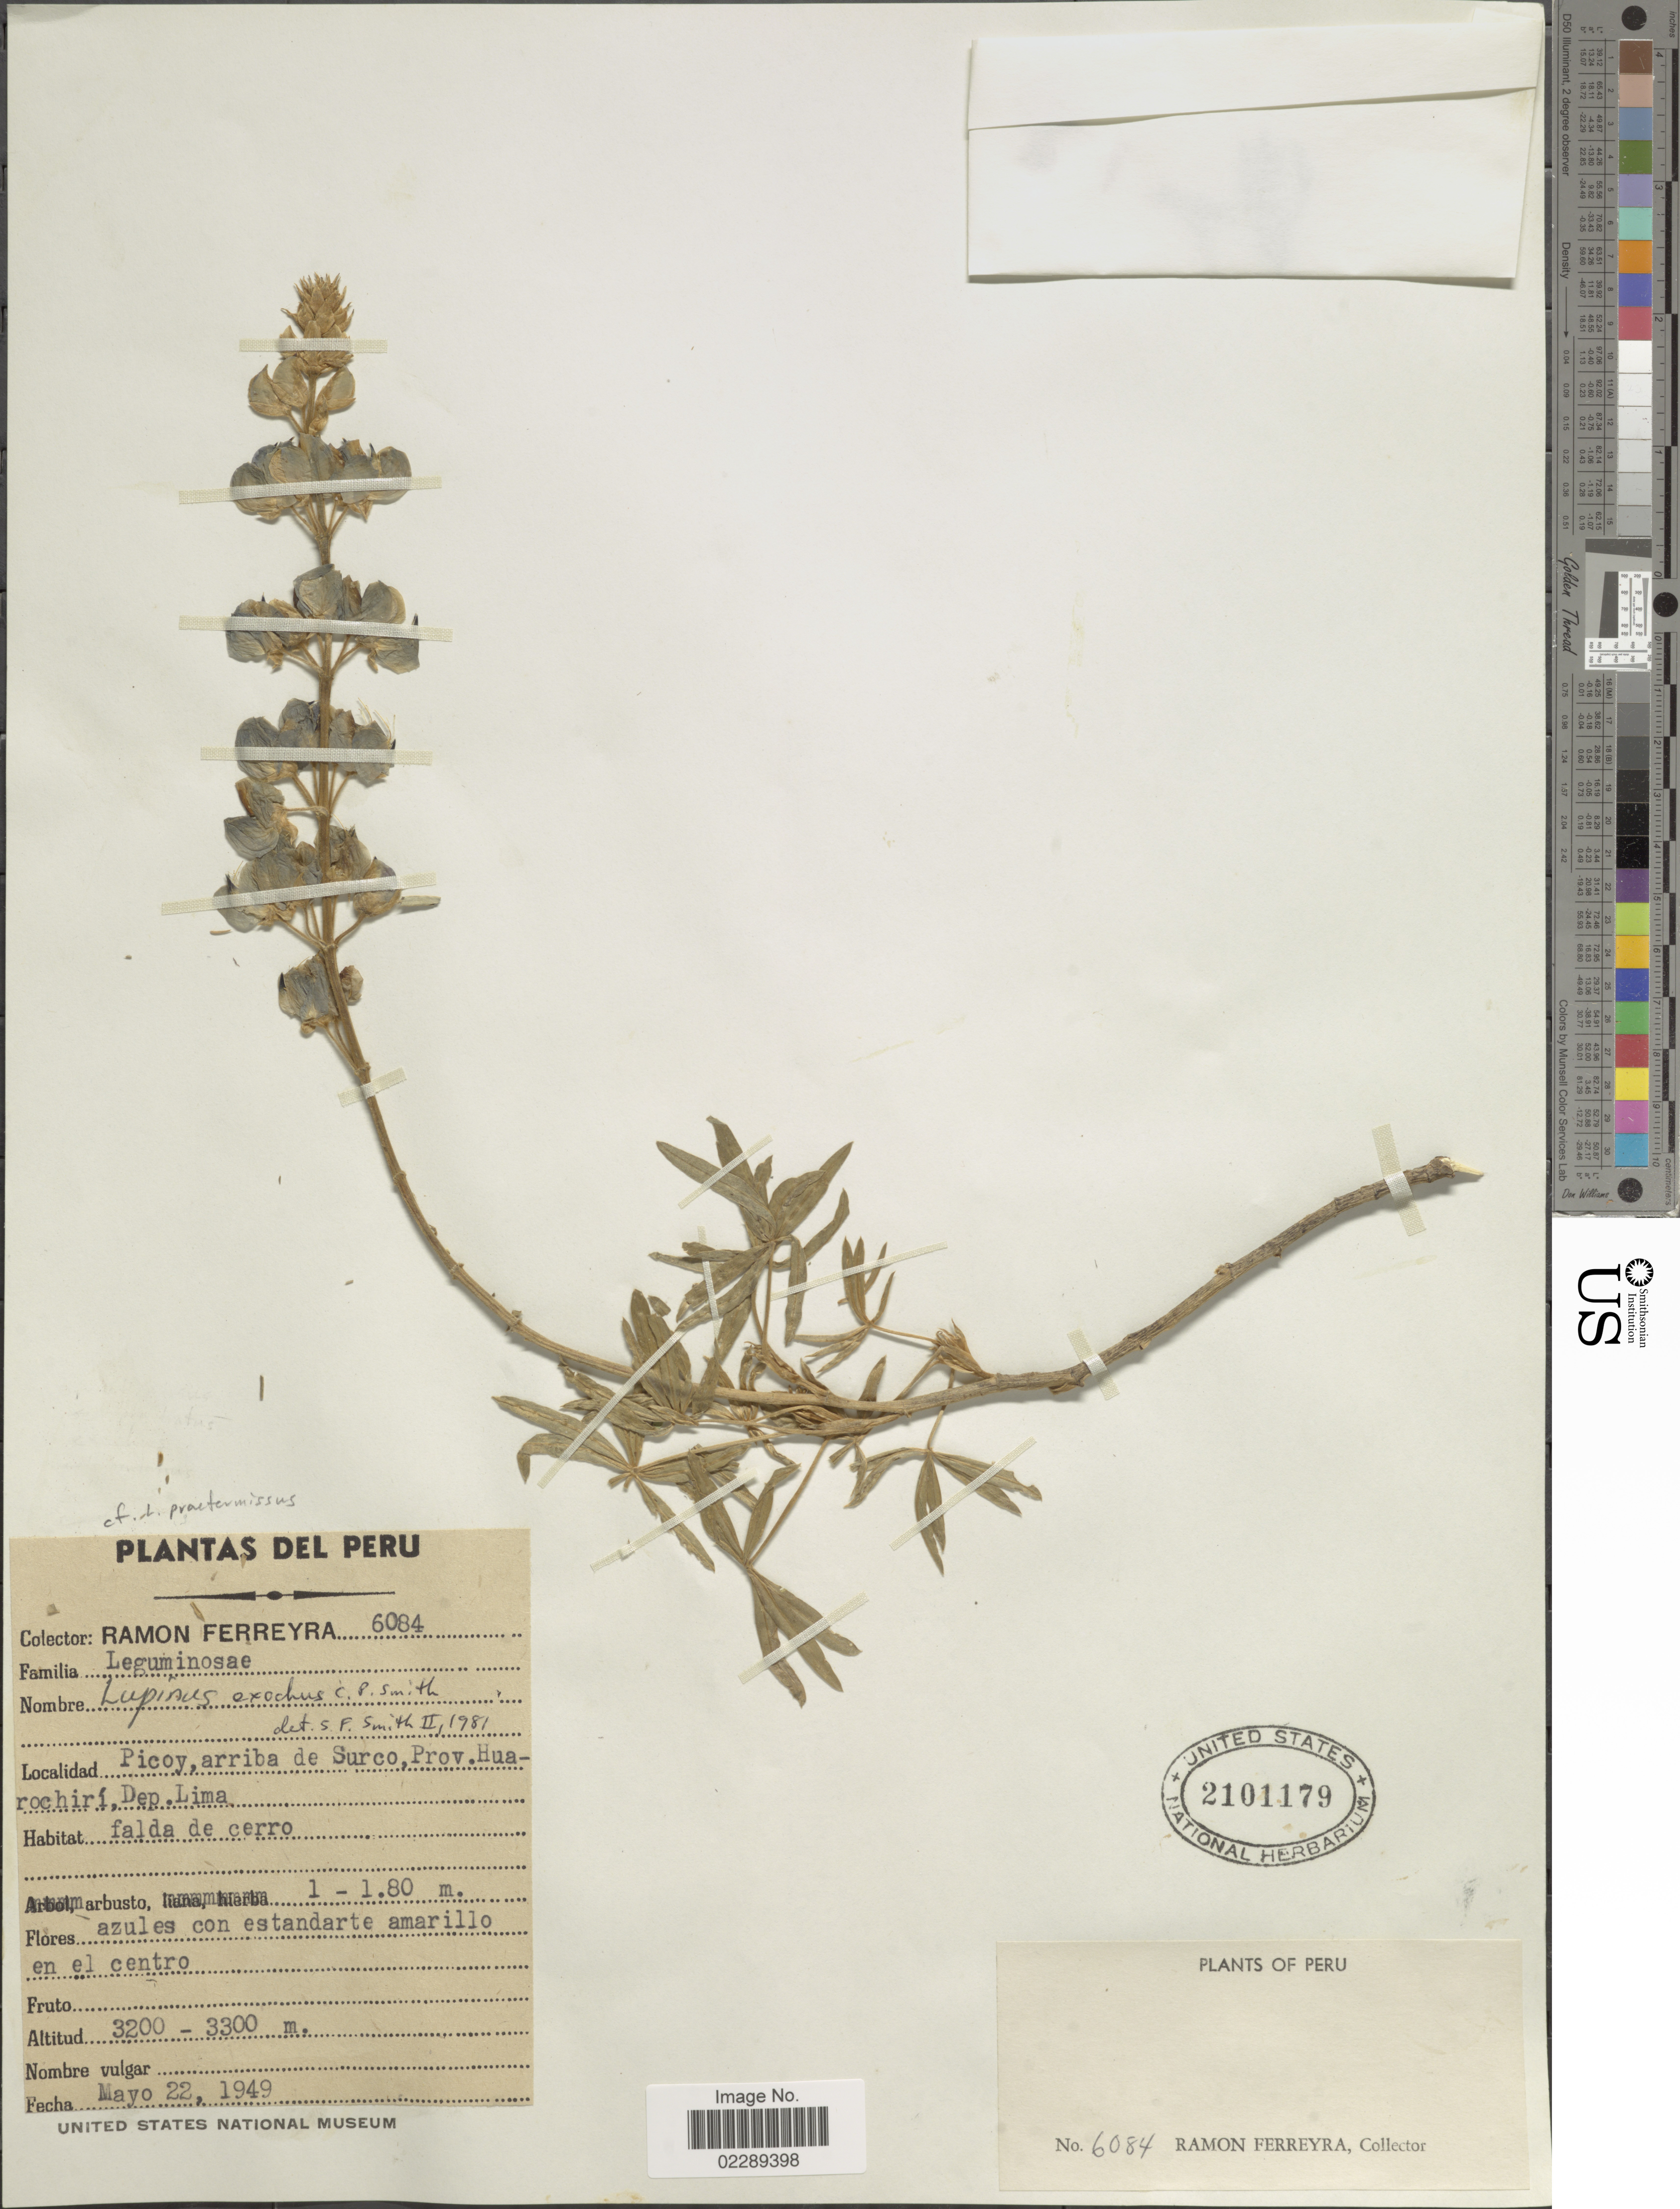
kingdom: Plantae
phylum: Tracheophyta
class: Magnoliopsida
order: Fabales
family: Fabaceae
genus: Lupinus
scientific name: Lupinus exochus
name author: C.P. Sm.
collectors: R. A. Ferreyra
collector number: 6084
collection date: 1949-05-22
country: Peru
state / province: Lima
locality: Picoy, arriba de Surco, Prov. Huarochirí, Dep. Lima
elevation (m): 3200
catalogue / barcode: US 2101179